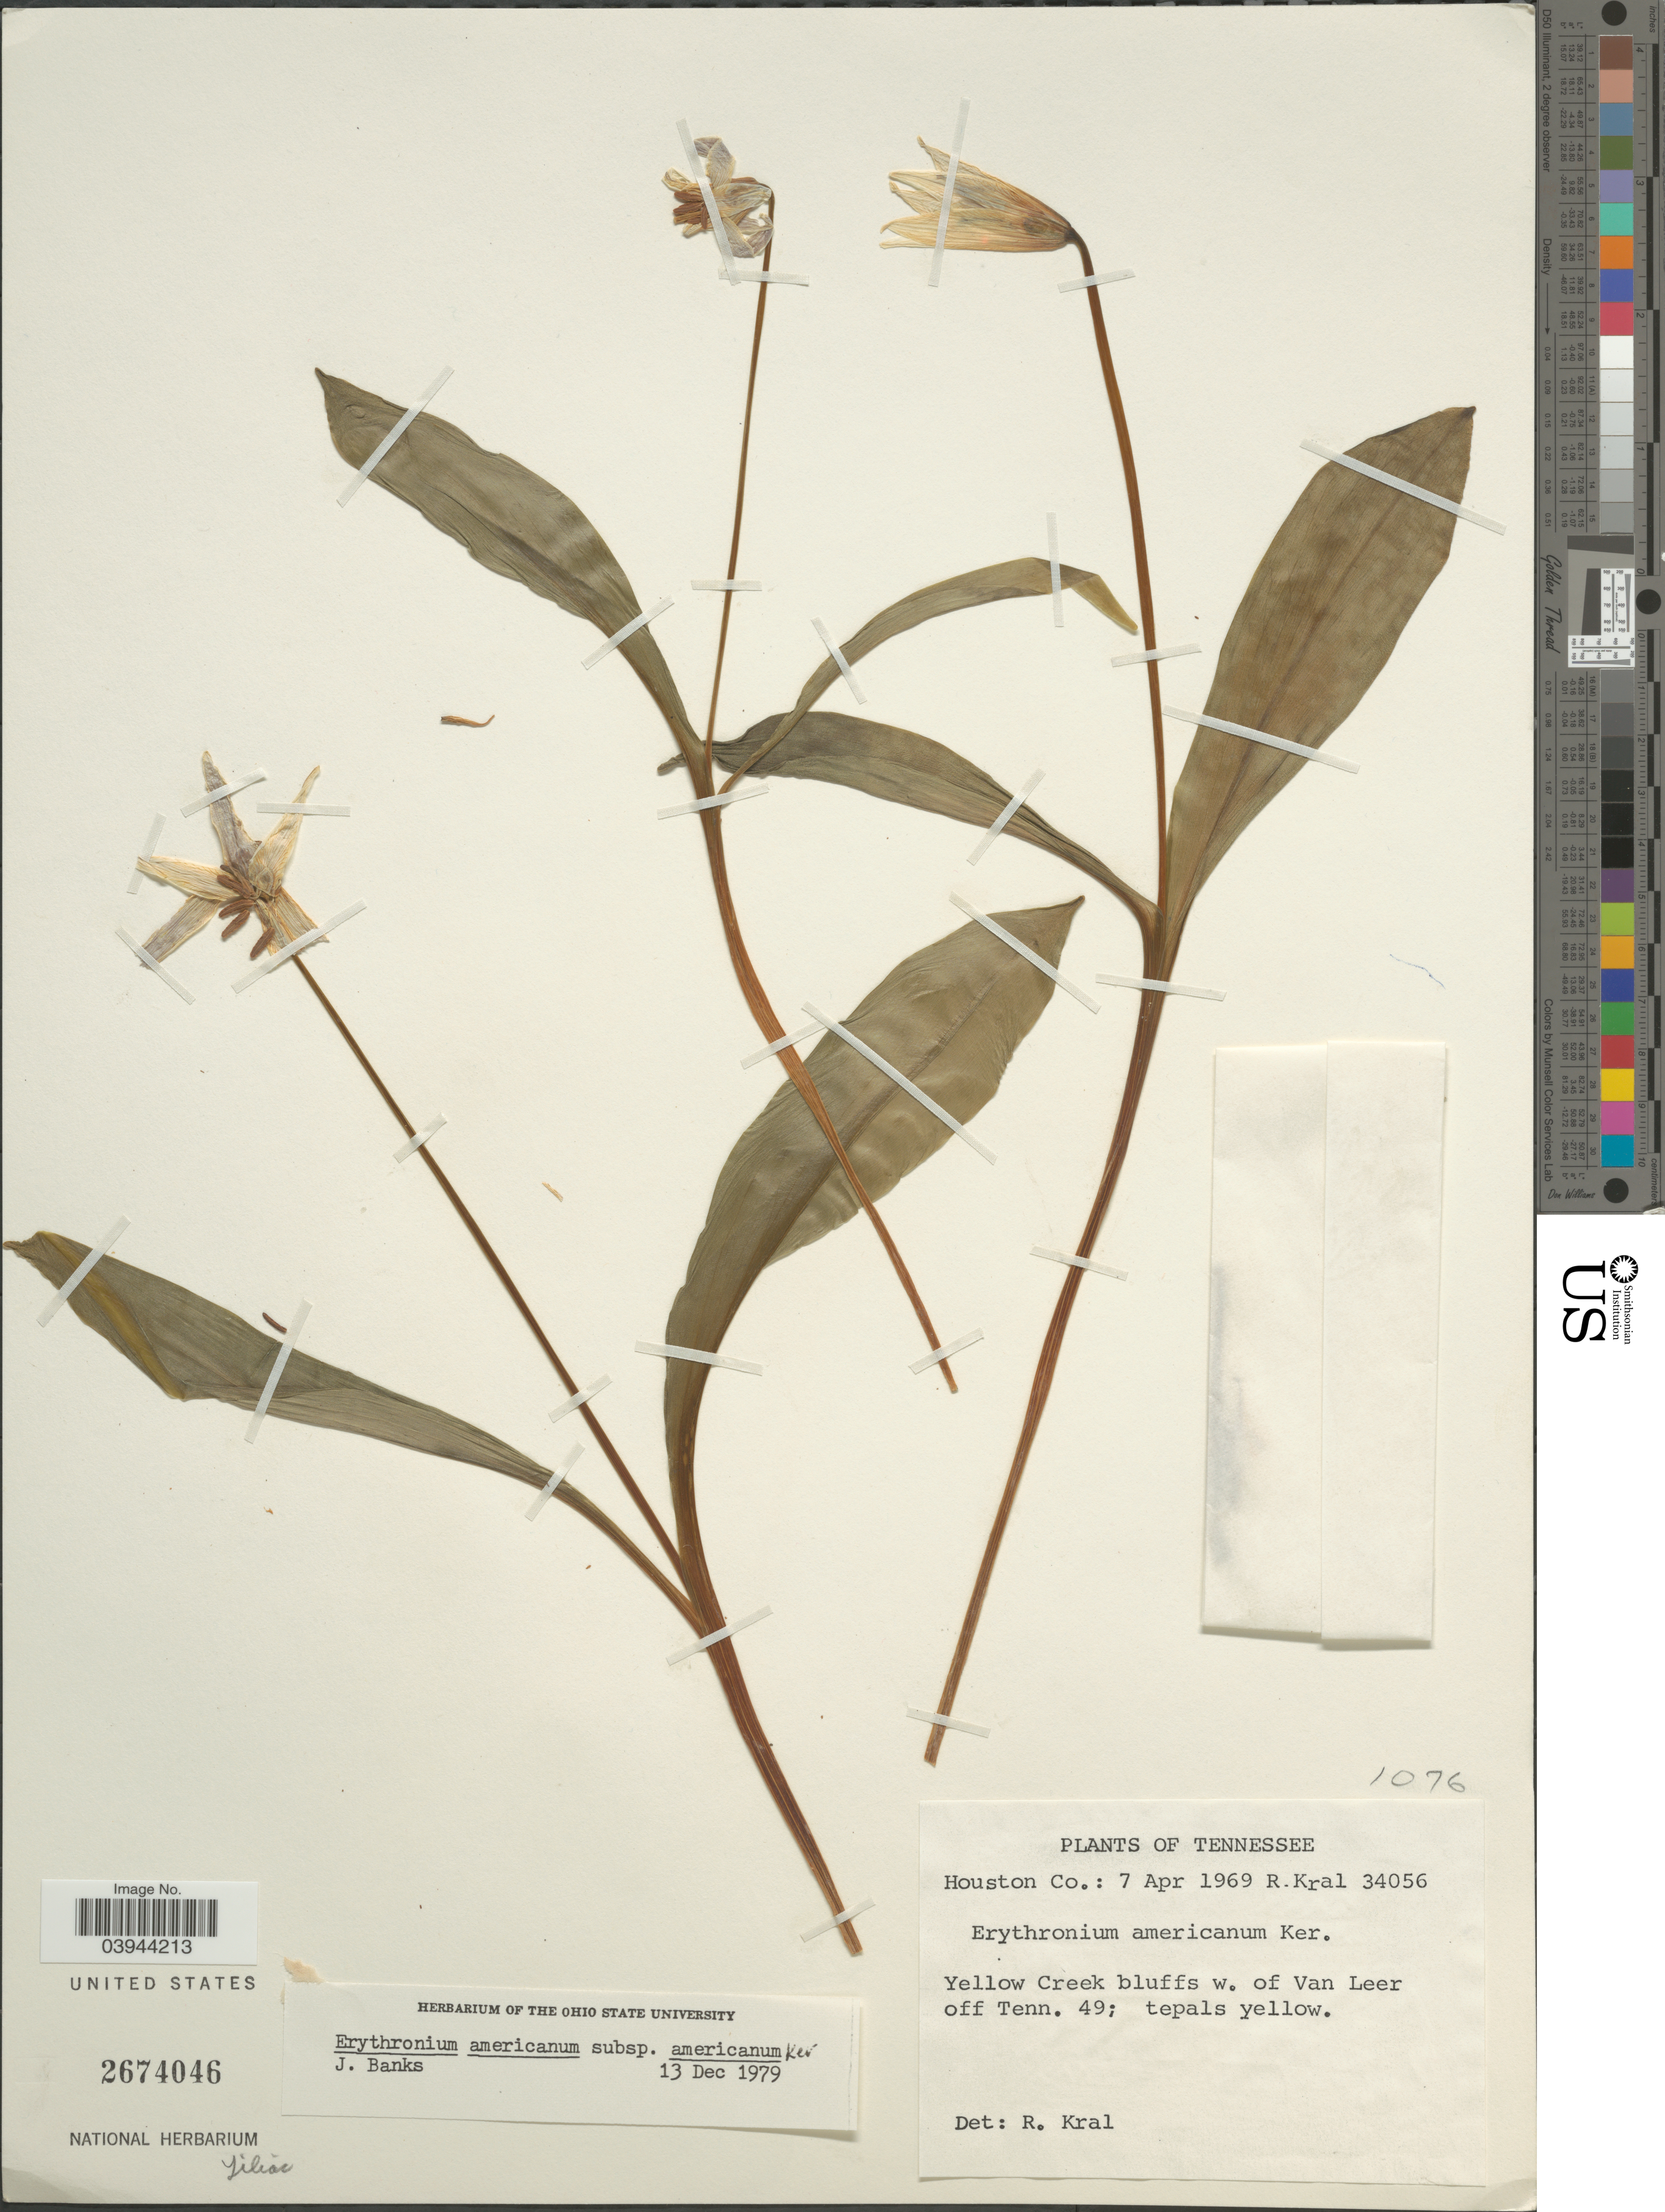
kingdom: Plantae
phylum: Tracheophyta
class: Liliopsida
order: Liliales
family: Liliaceae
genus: Erythronium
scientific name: Erythronium americanum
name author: Ker Gawl.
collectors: R. Kral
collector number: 34056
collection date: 1969-04-07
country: United States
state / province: Tennessee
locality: Houston Co. Tellow Creek bluffs w. of Van Leer off Tenn. 49.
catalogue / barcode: US 2674046